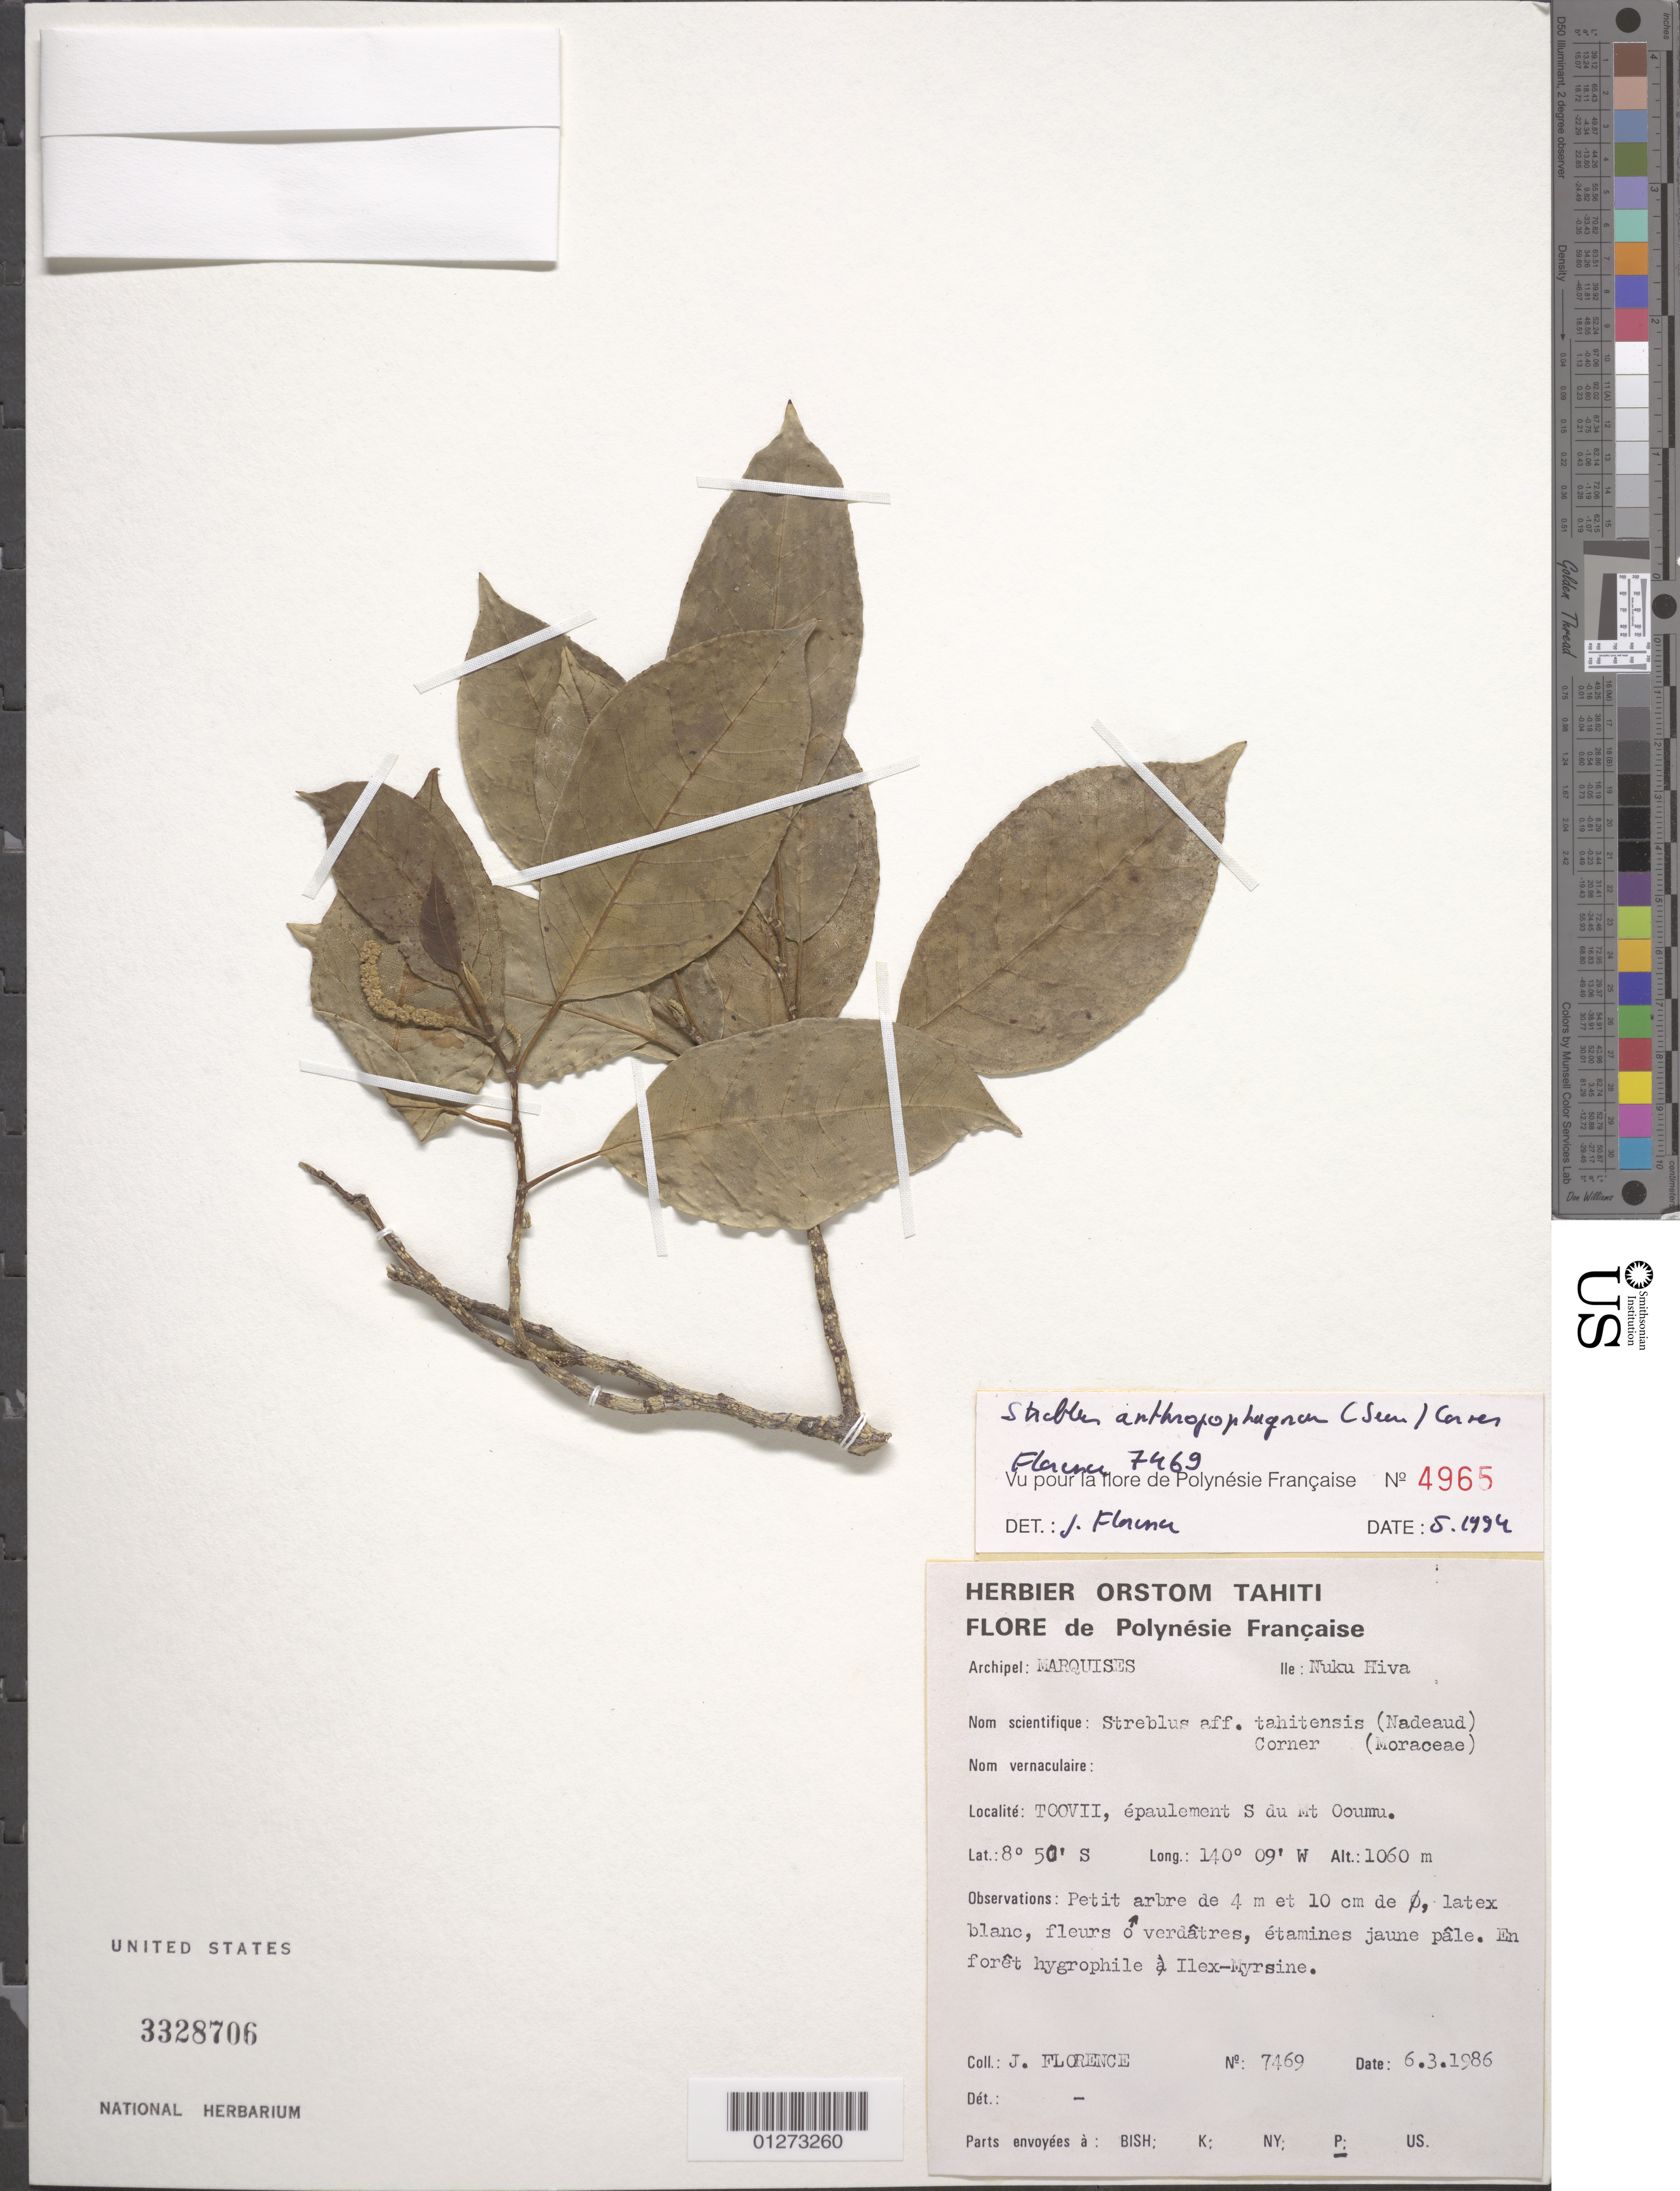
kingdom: Plantae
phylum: Tracheophyta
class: Magnoliopsida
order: Rosales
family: Moraceae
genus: Paratrophis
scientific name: Paratrophis anthropophagorum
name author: (Seem.) Benth. & Hook. f. ex Drake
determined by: Wagner, W. L., (BOT), Smithsonian Institution - National Museum of Natural History (UNITED STATES)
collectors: J. Florence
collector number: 7469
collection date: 1986-03-06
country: French Polynesia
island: Nuku Hiva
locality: Toovii, épaulement S du Mt. Ooumu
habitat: Forêt hygrophile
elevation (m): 1060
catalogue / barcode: US 3328706